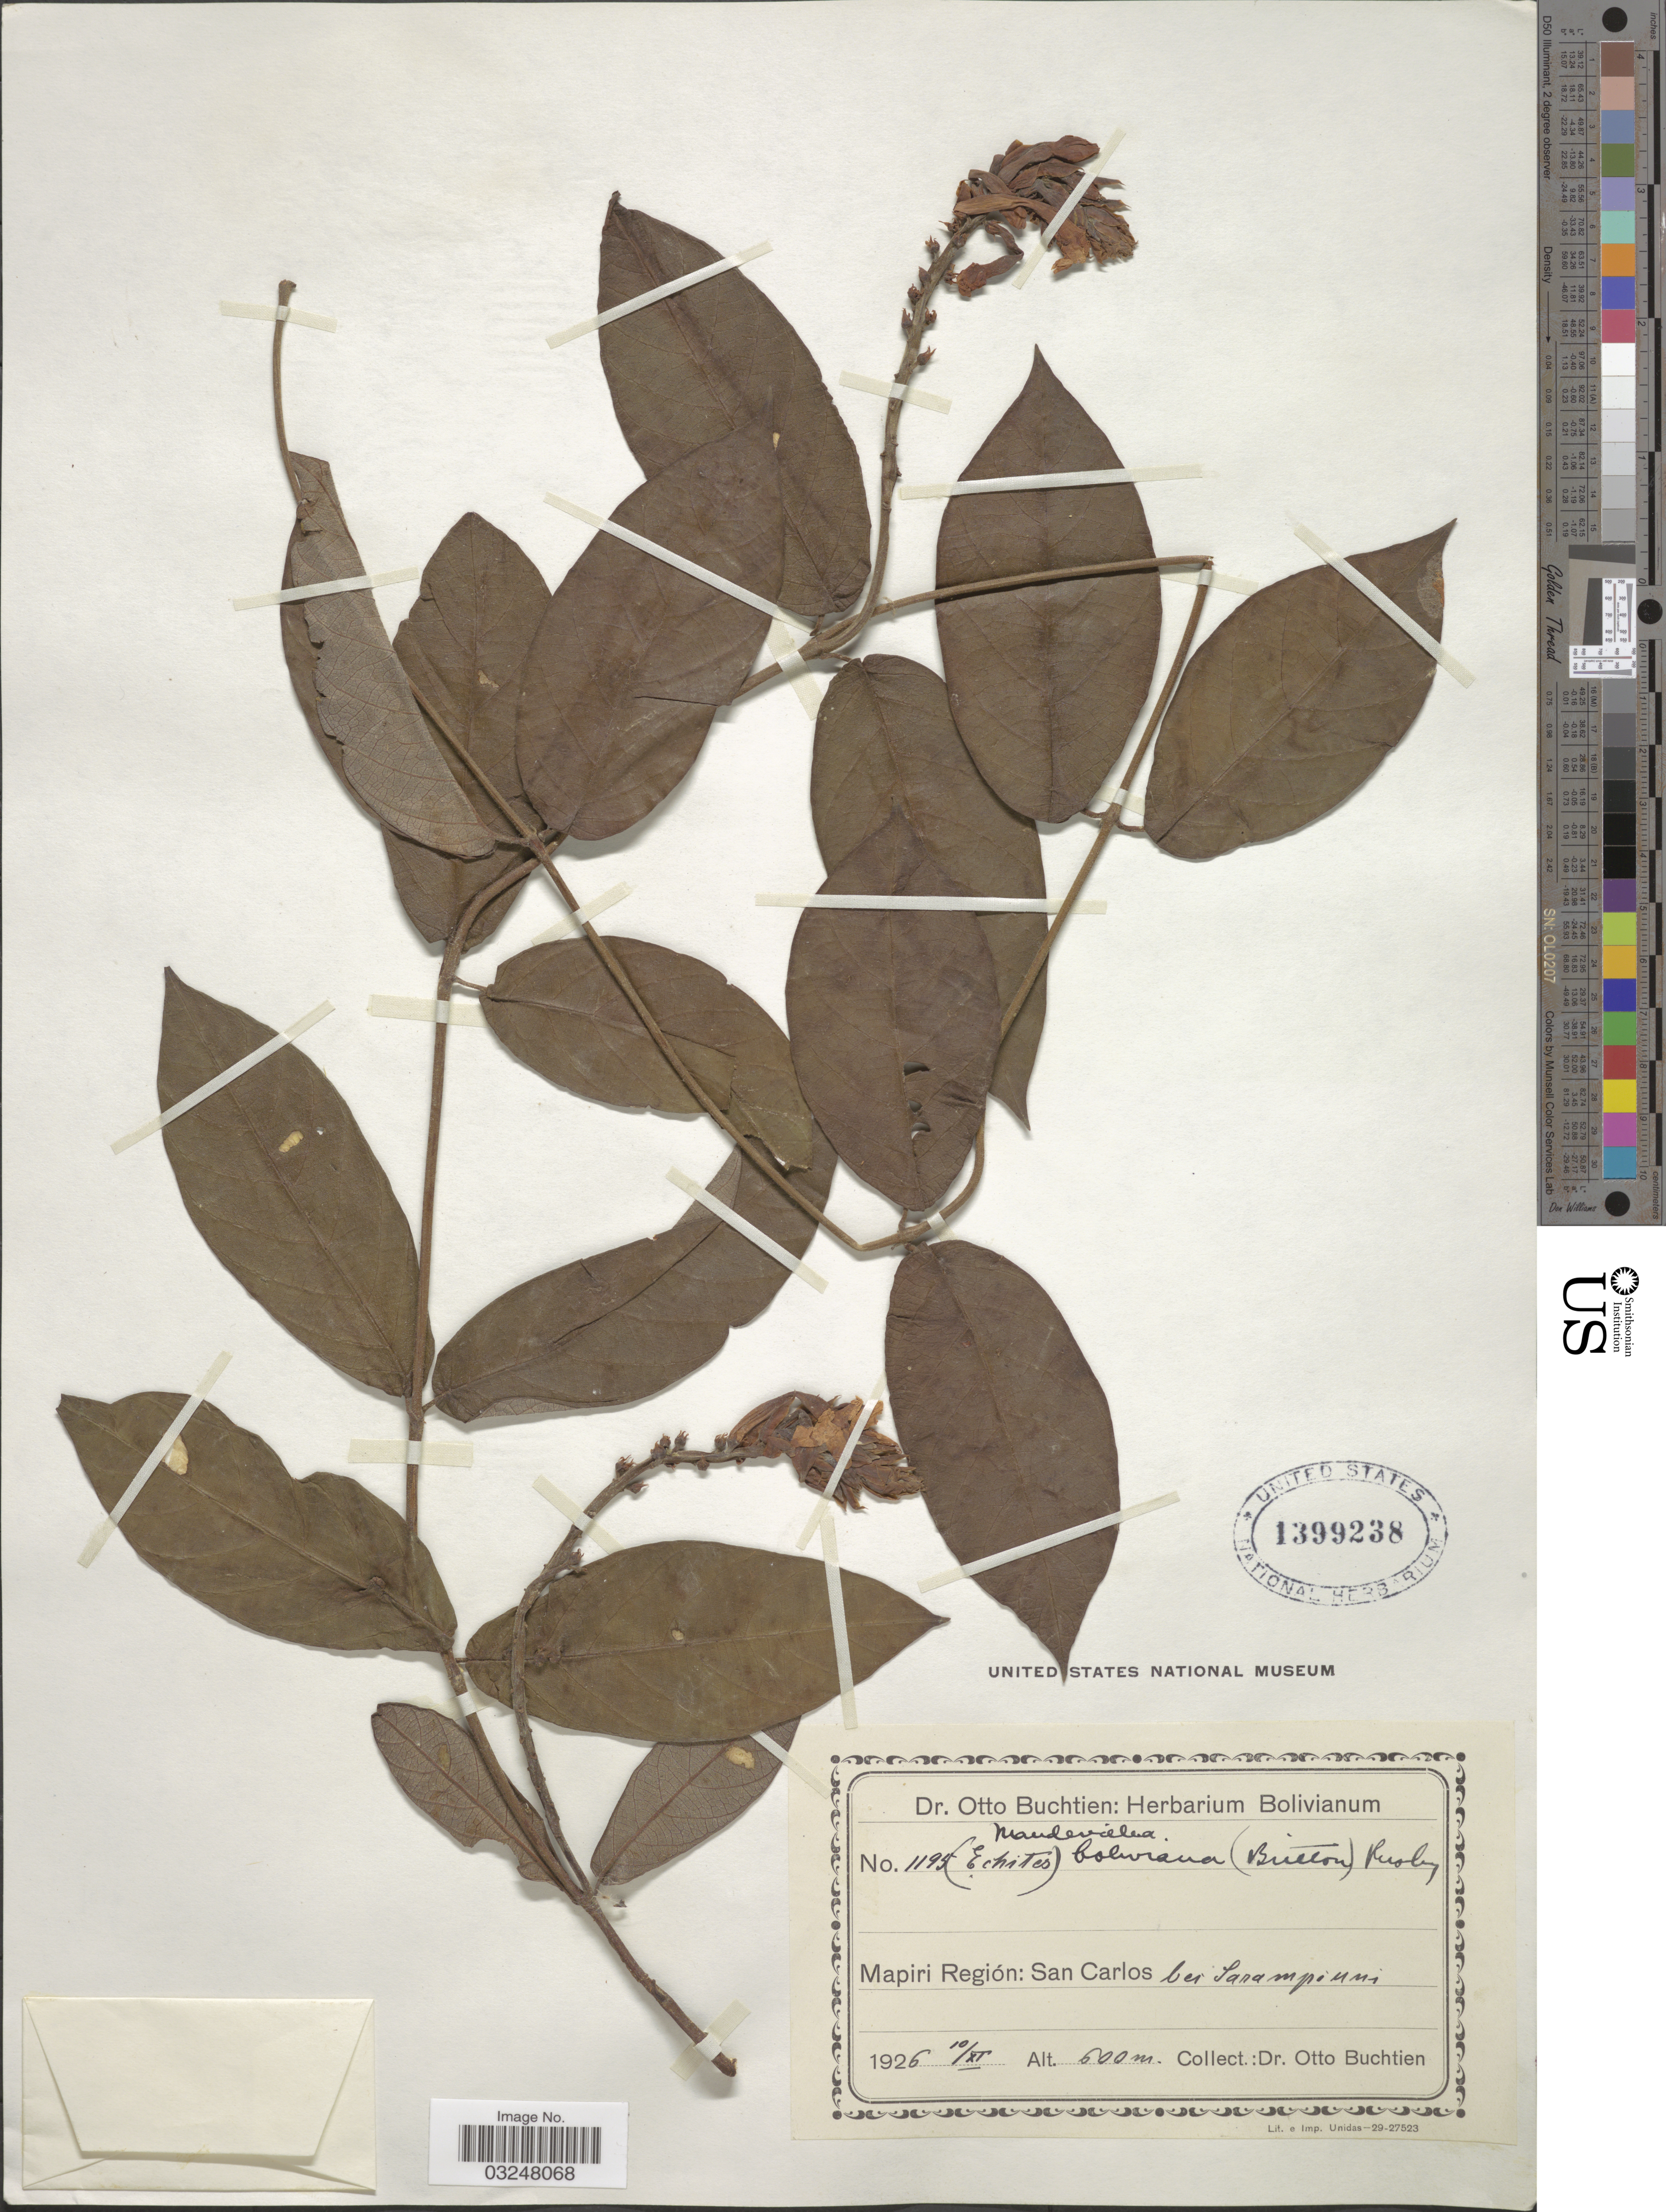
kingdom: Plantae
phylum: Tracheophyta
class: Magnoliopsida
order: Gentianales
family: Apocynaceae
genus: Mandevilla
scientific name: Mandevilla rugellosa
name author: (Rich.) L. Allorge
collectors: O. Buchtien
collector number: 1195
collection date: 1926-11-10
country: Bolivia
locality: Mapiri Región: San Carlos bei Sarampiuni.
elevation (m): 600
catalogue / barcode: US 1399238